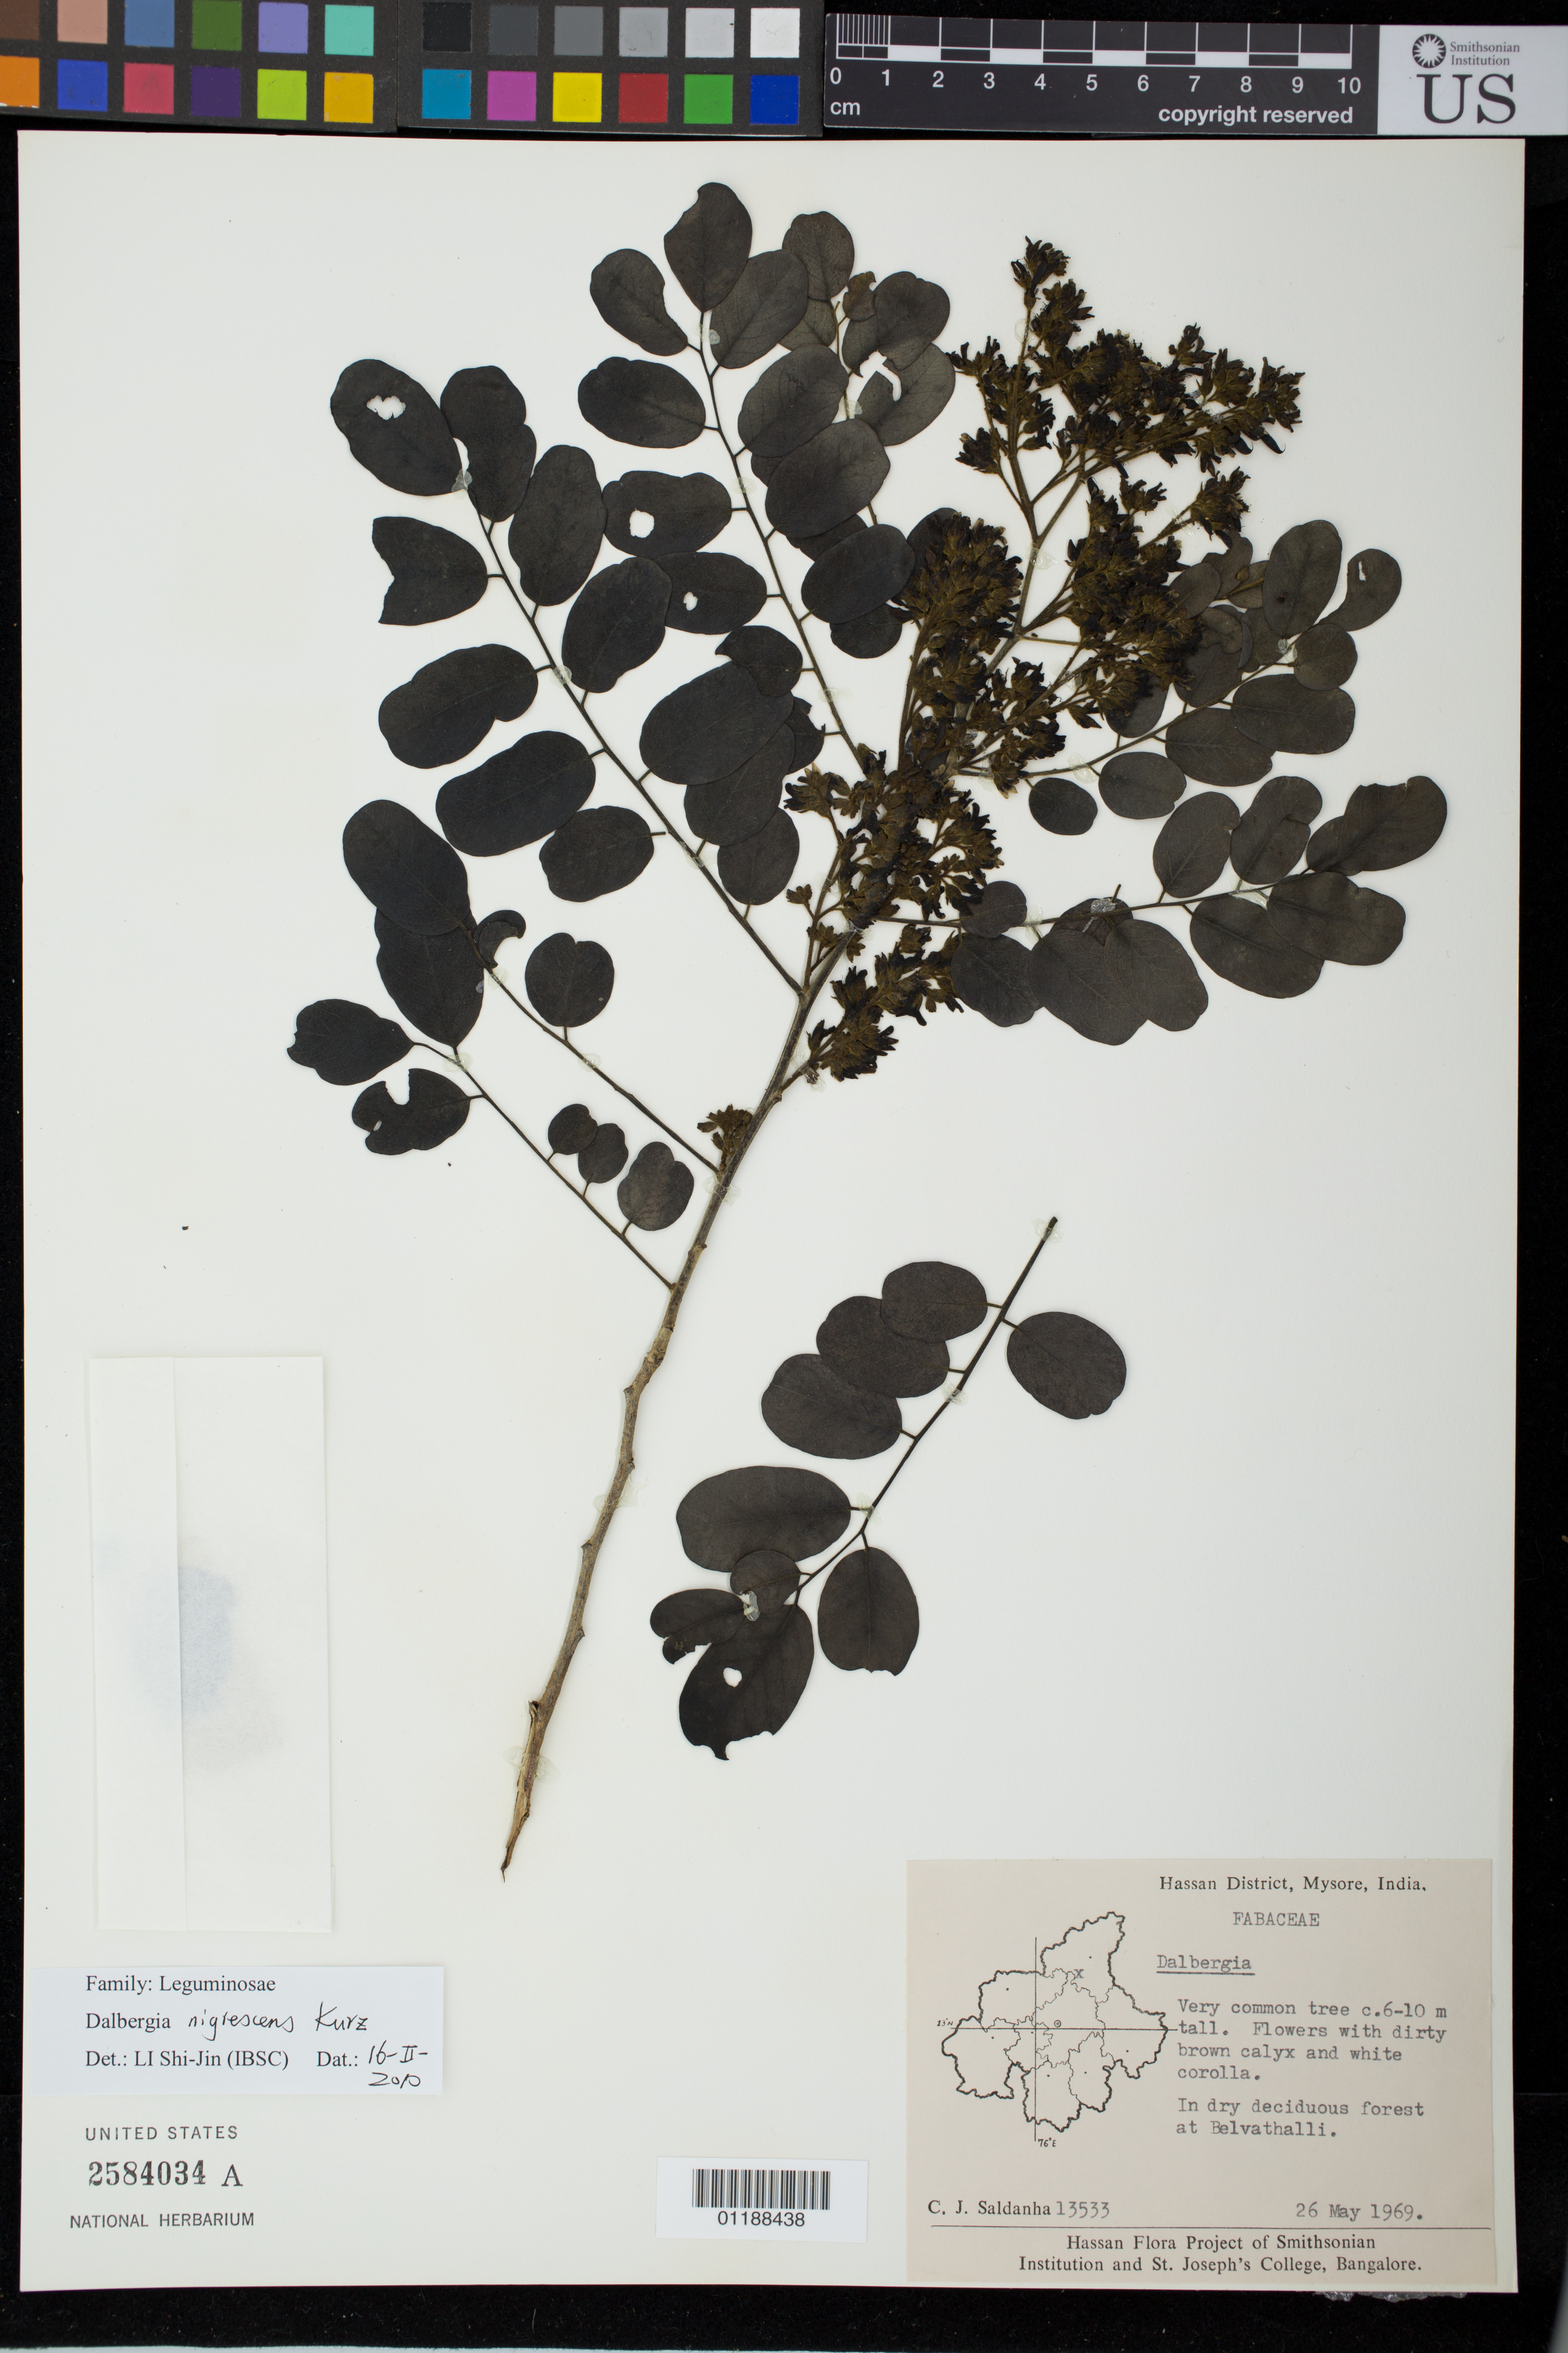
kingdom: Plantae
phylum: Tracheophyta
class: Magnoliopsida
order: Fabales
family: Fabaceae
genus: Dalbergia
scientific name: Dalbergia nigrescens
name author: Kurz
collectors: C. J. Saldanha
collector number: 13533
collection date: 1969-05-26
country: India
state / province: Karnataka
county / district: Mysore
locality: Hassan district. In dry deciduous forest at Belvathalli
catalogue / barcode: US 2584034A